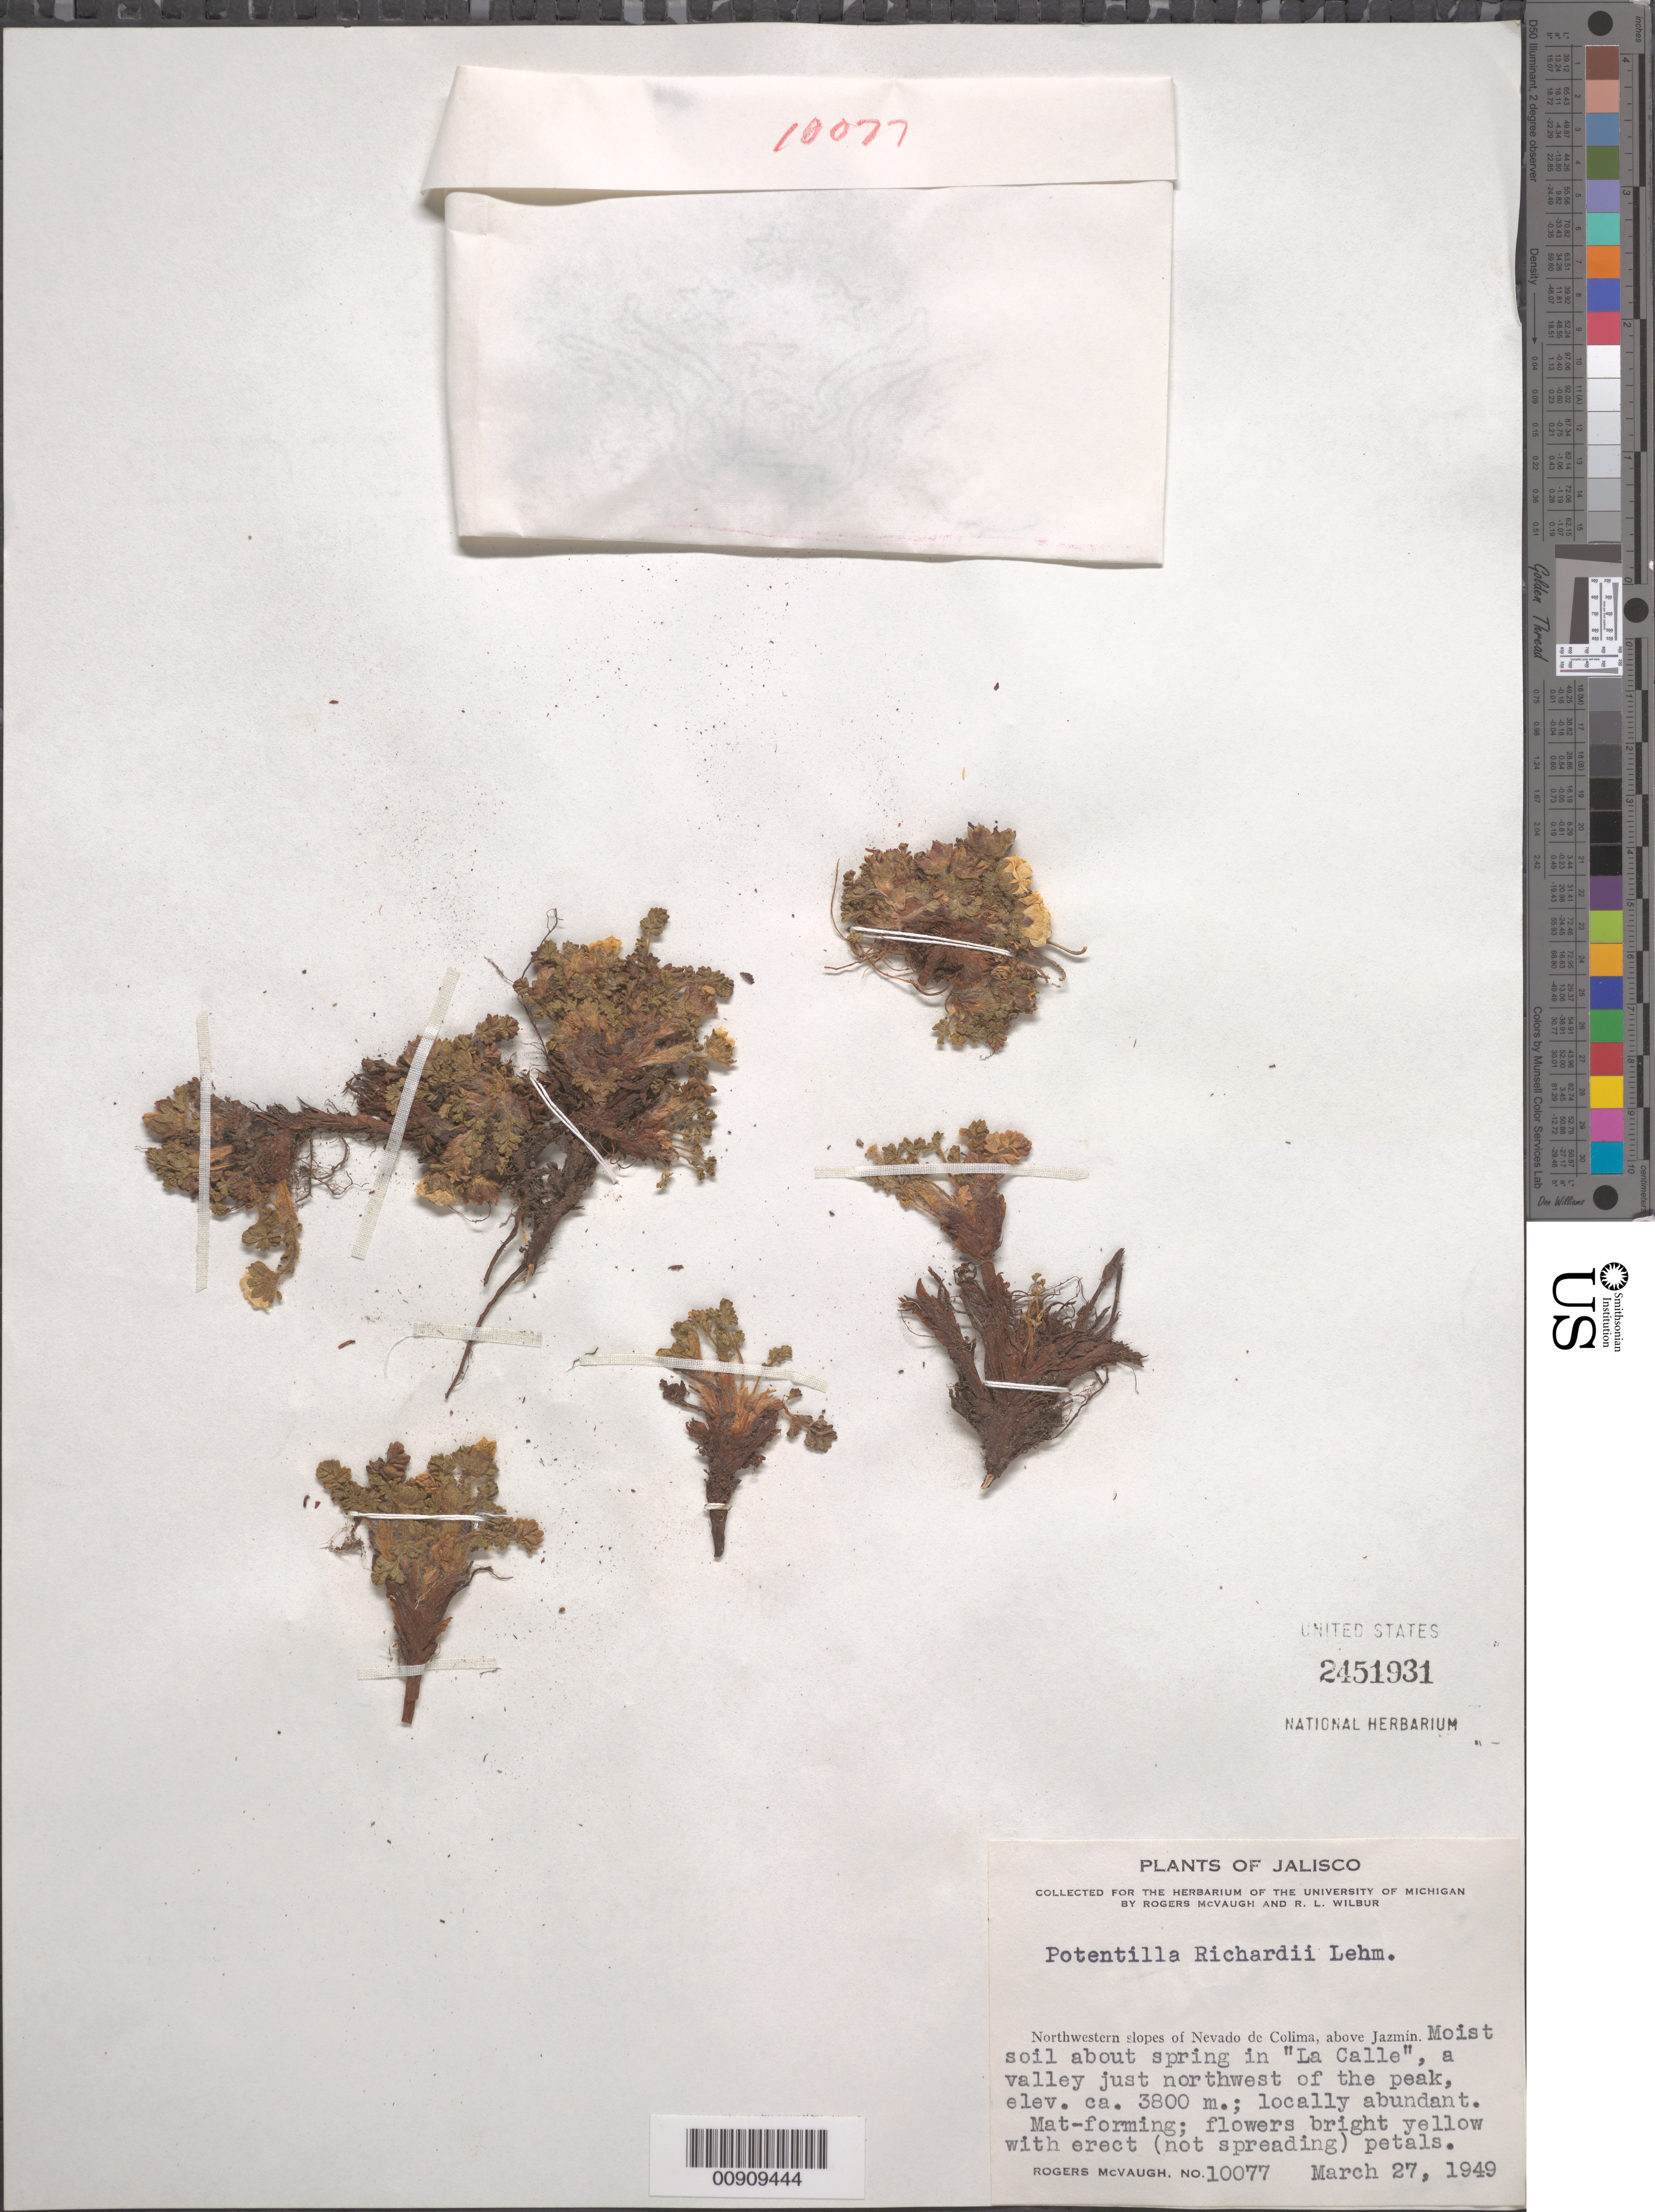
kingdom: Plantae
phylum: Tracheophyta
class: Magnoliopsida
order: Rosales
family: Rosaceae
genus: Potentilla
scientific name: Potentilla richardii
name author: Lehm.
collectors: R. McVaugh & R. L. Wilbur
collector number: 10077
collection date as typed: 27 Mar 1949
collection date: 1949-03-27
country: Mexico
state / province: Jalisco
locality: Northwestern slopes of Nevado de Colima, above Jazmín. In "La Calle", a valley just northwest of the peak.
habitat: Moist soil about spring in "La Calle" , a valley.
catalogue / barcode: US 2451931